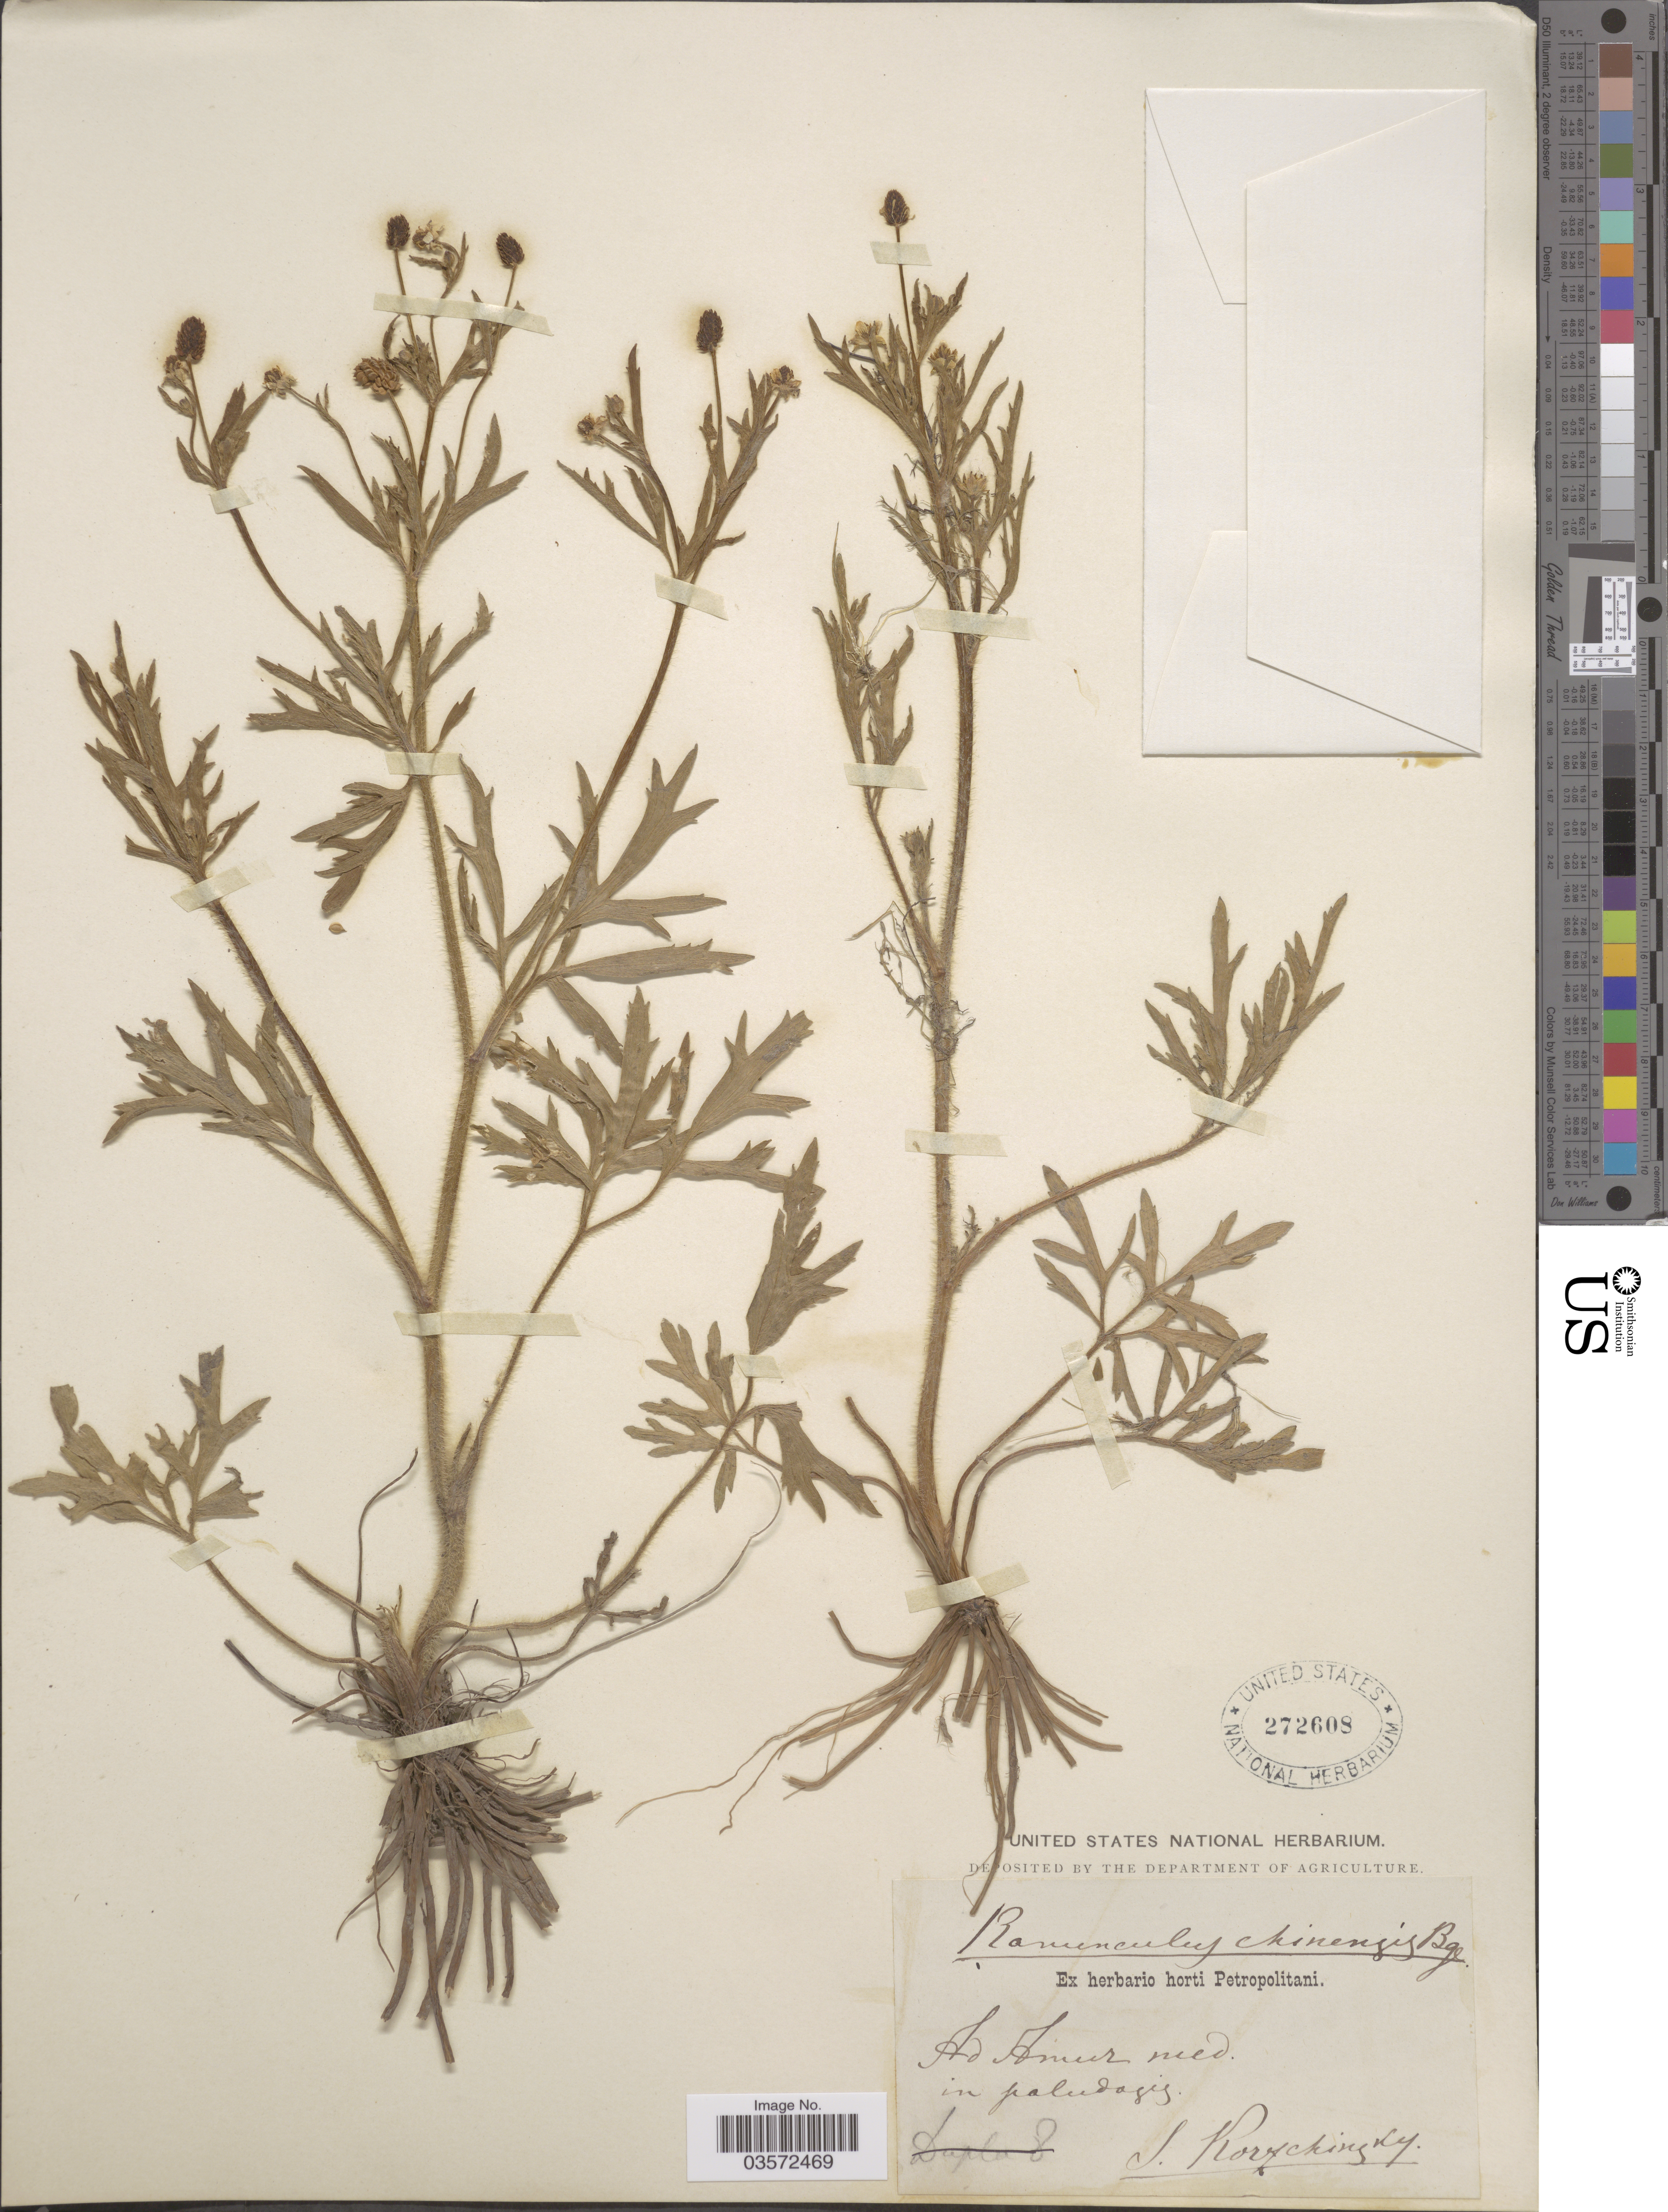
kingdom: Plantae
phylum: Tracheophyta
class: Magnoliopsida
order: Ranunculales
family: Ranunculaceae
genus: Ranunculus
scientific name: Ranunculus chinensis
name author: Bunge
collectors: S. Korzchinsky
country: Russian Federation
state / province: Amur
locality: Ad Amur med. in paludosis.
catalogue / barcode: US 272608